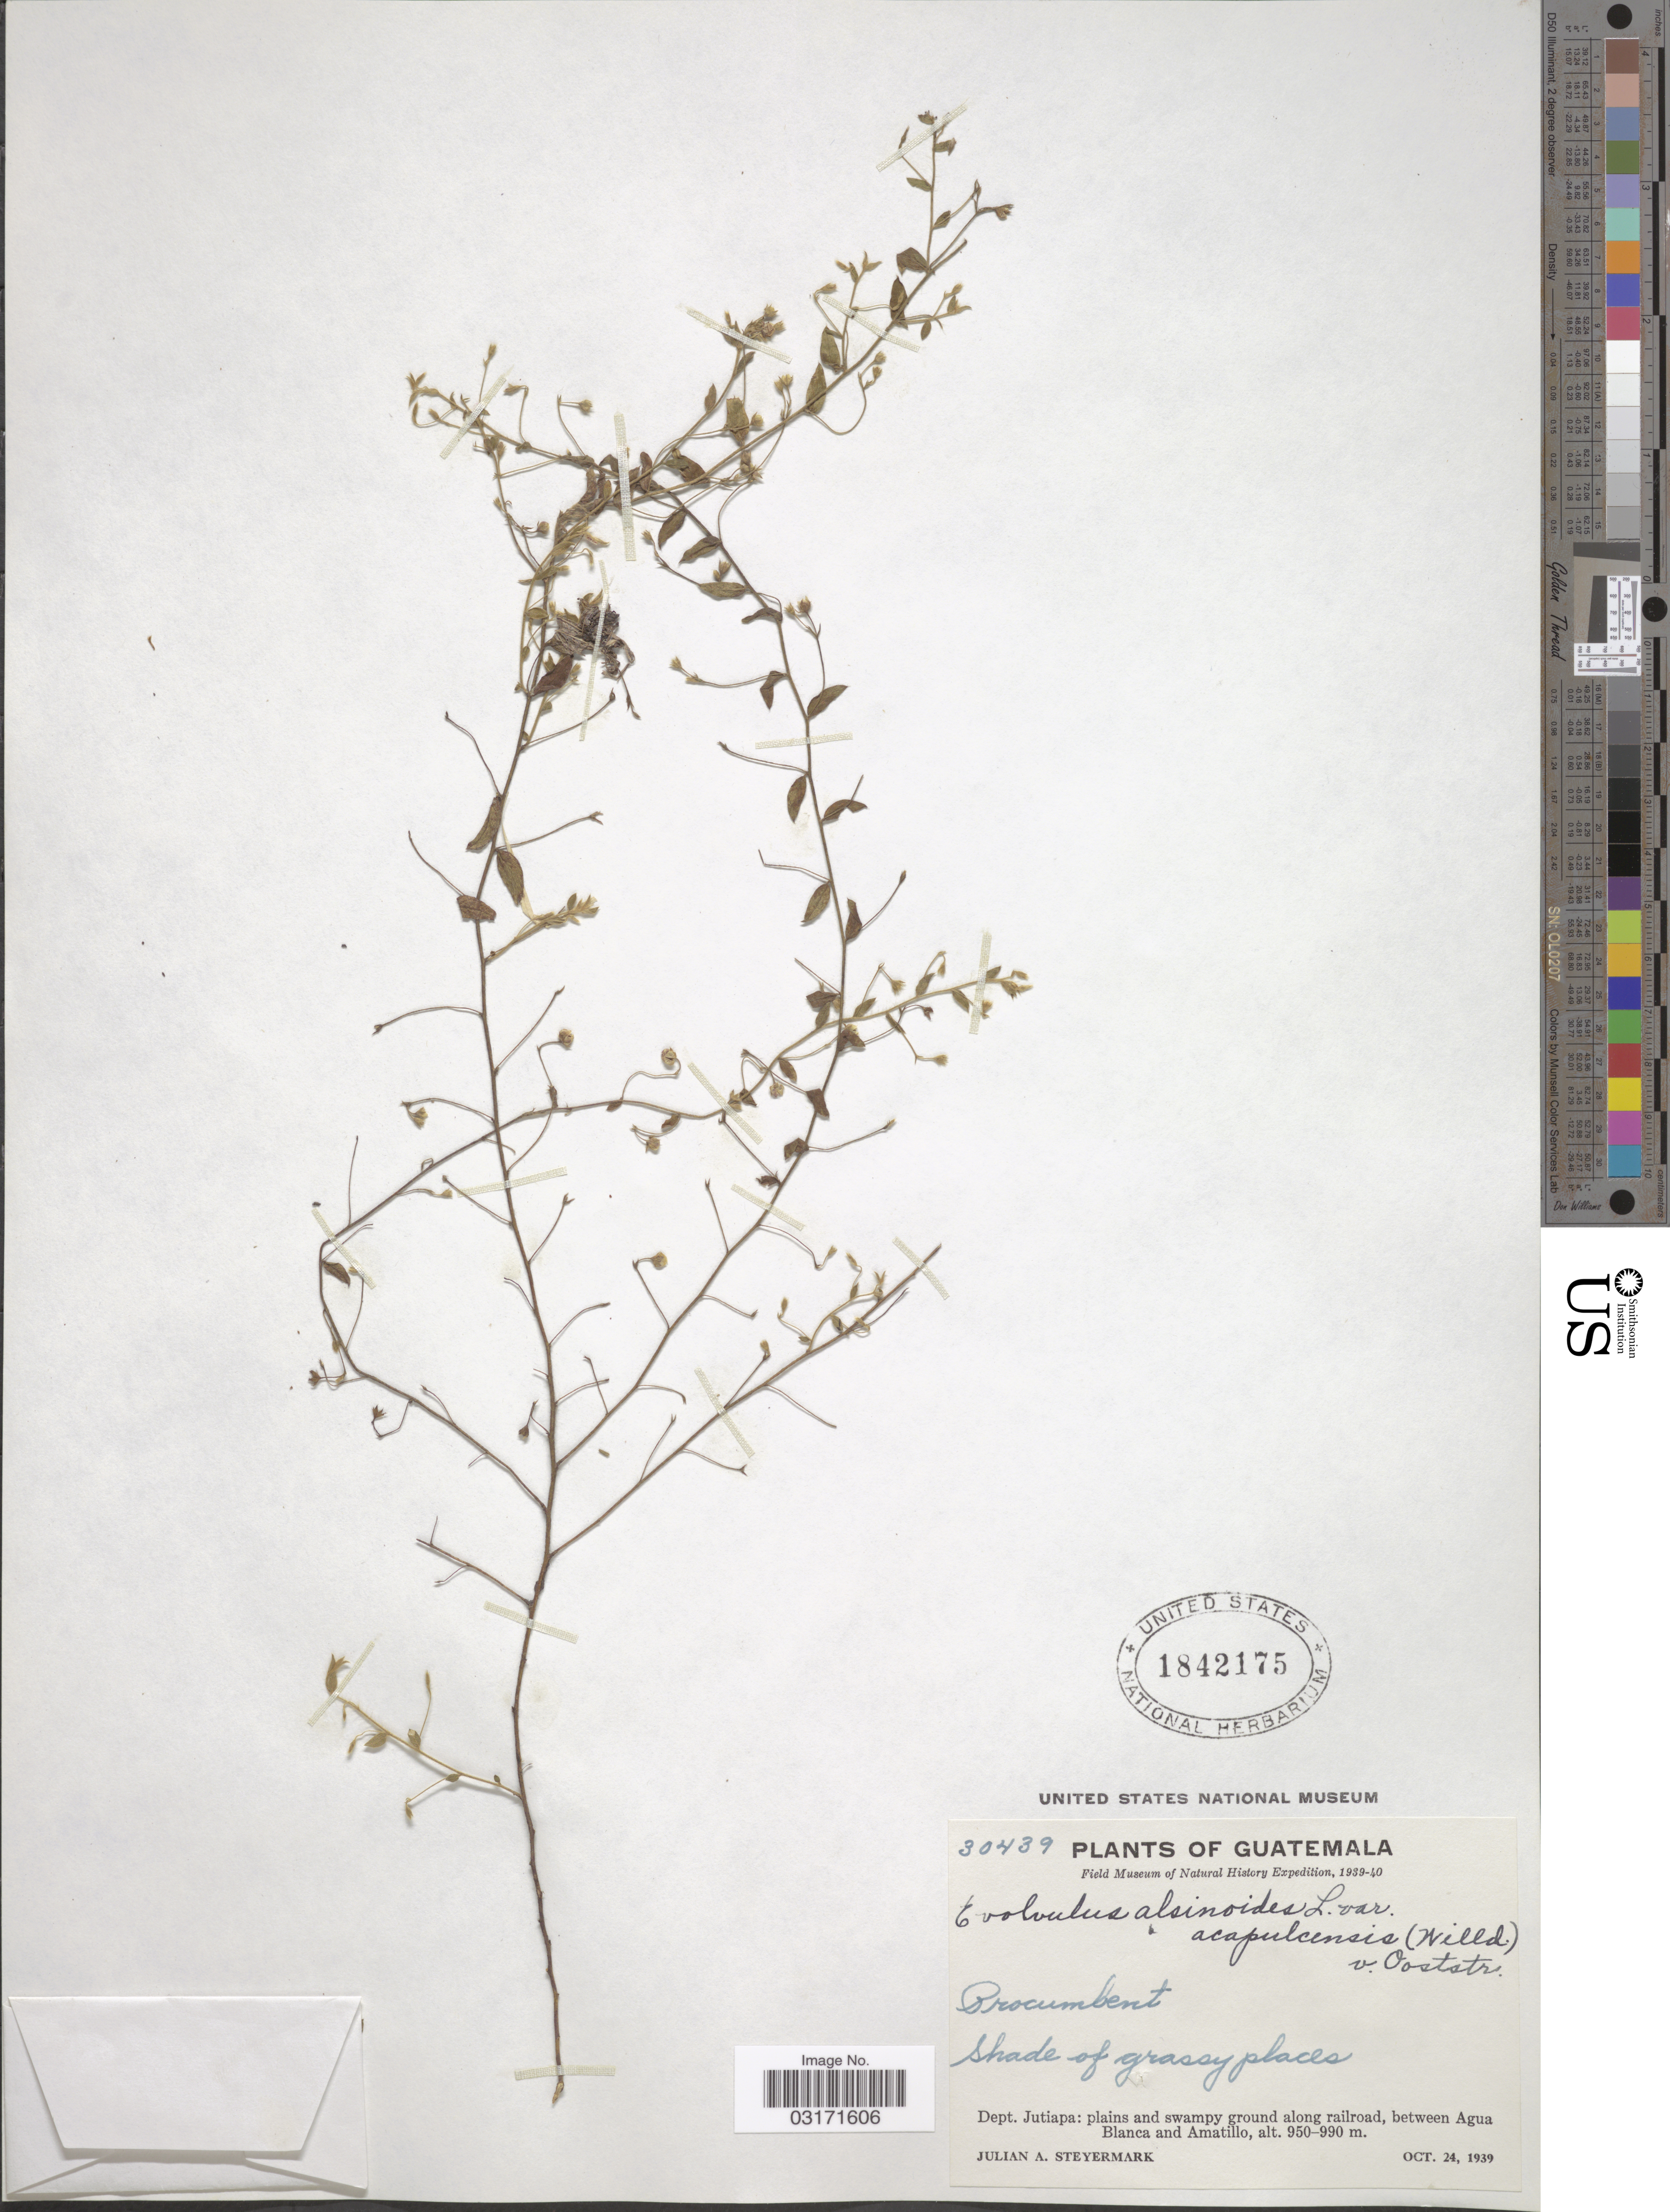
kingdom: Plantae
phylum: Tracheophyta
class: Magnoliopsida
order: Solanales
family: Convolvulaceae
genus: Evolvulus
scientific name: Evolvulus alsinoides var. acapulcensis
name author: (Willd. ex Schult.) Ooststr.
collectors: J. Steyermark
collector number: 30439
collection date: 1939-10-24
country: Guatemala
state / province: Jutiapa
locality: Dept. Jutiapa: plains and swampy ground along railroad, between Agua Blanca and Amatillo.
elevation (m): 950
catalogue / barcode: US 1842175